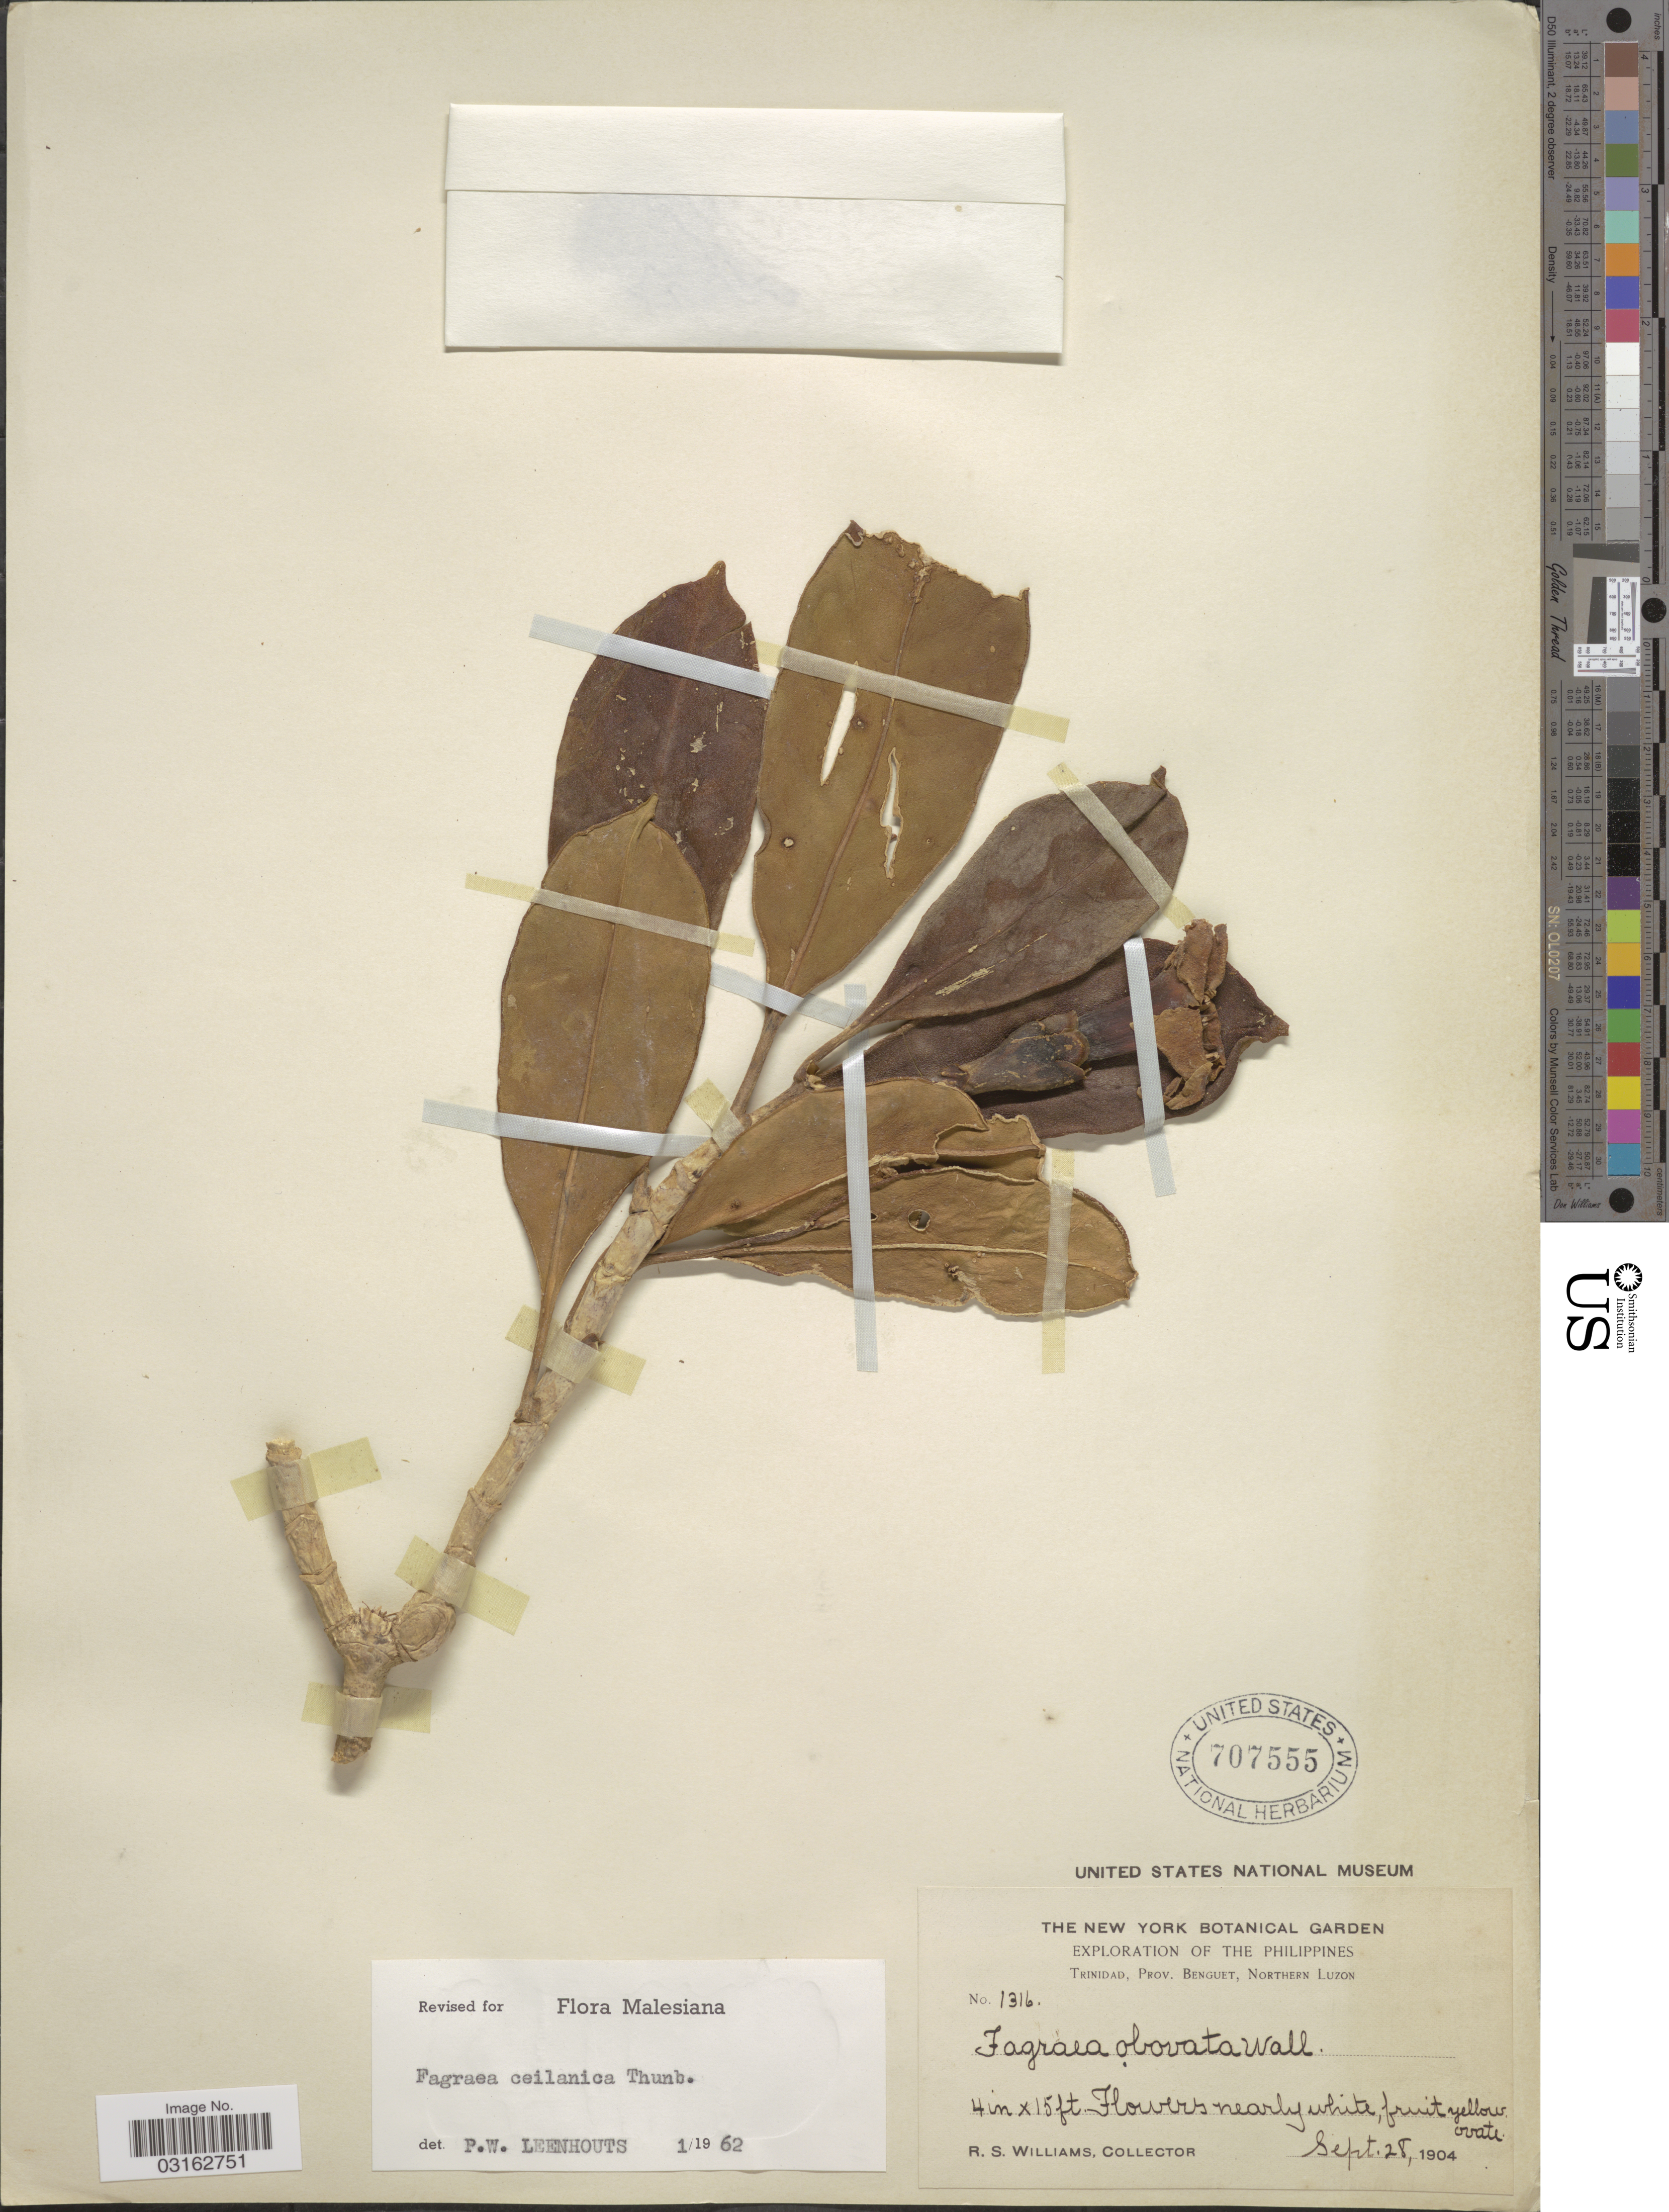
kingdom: Plantae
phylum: Tracheophyta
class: Magnoliopsida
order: Gentianales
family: Gentianaceae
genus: Fagraea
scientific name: Fagraea ceilanica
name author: Thunb.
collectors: R. S. Williams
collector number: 1316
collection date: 1904-09-28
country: Philippines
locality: Trinidad, Prov. Benguet, Northern Luzon.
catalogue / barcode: US 707555